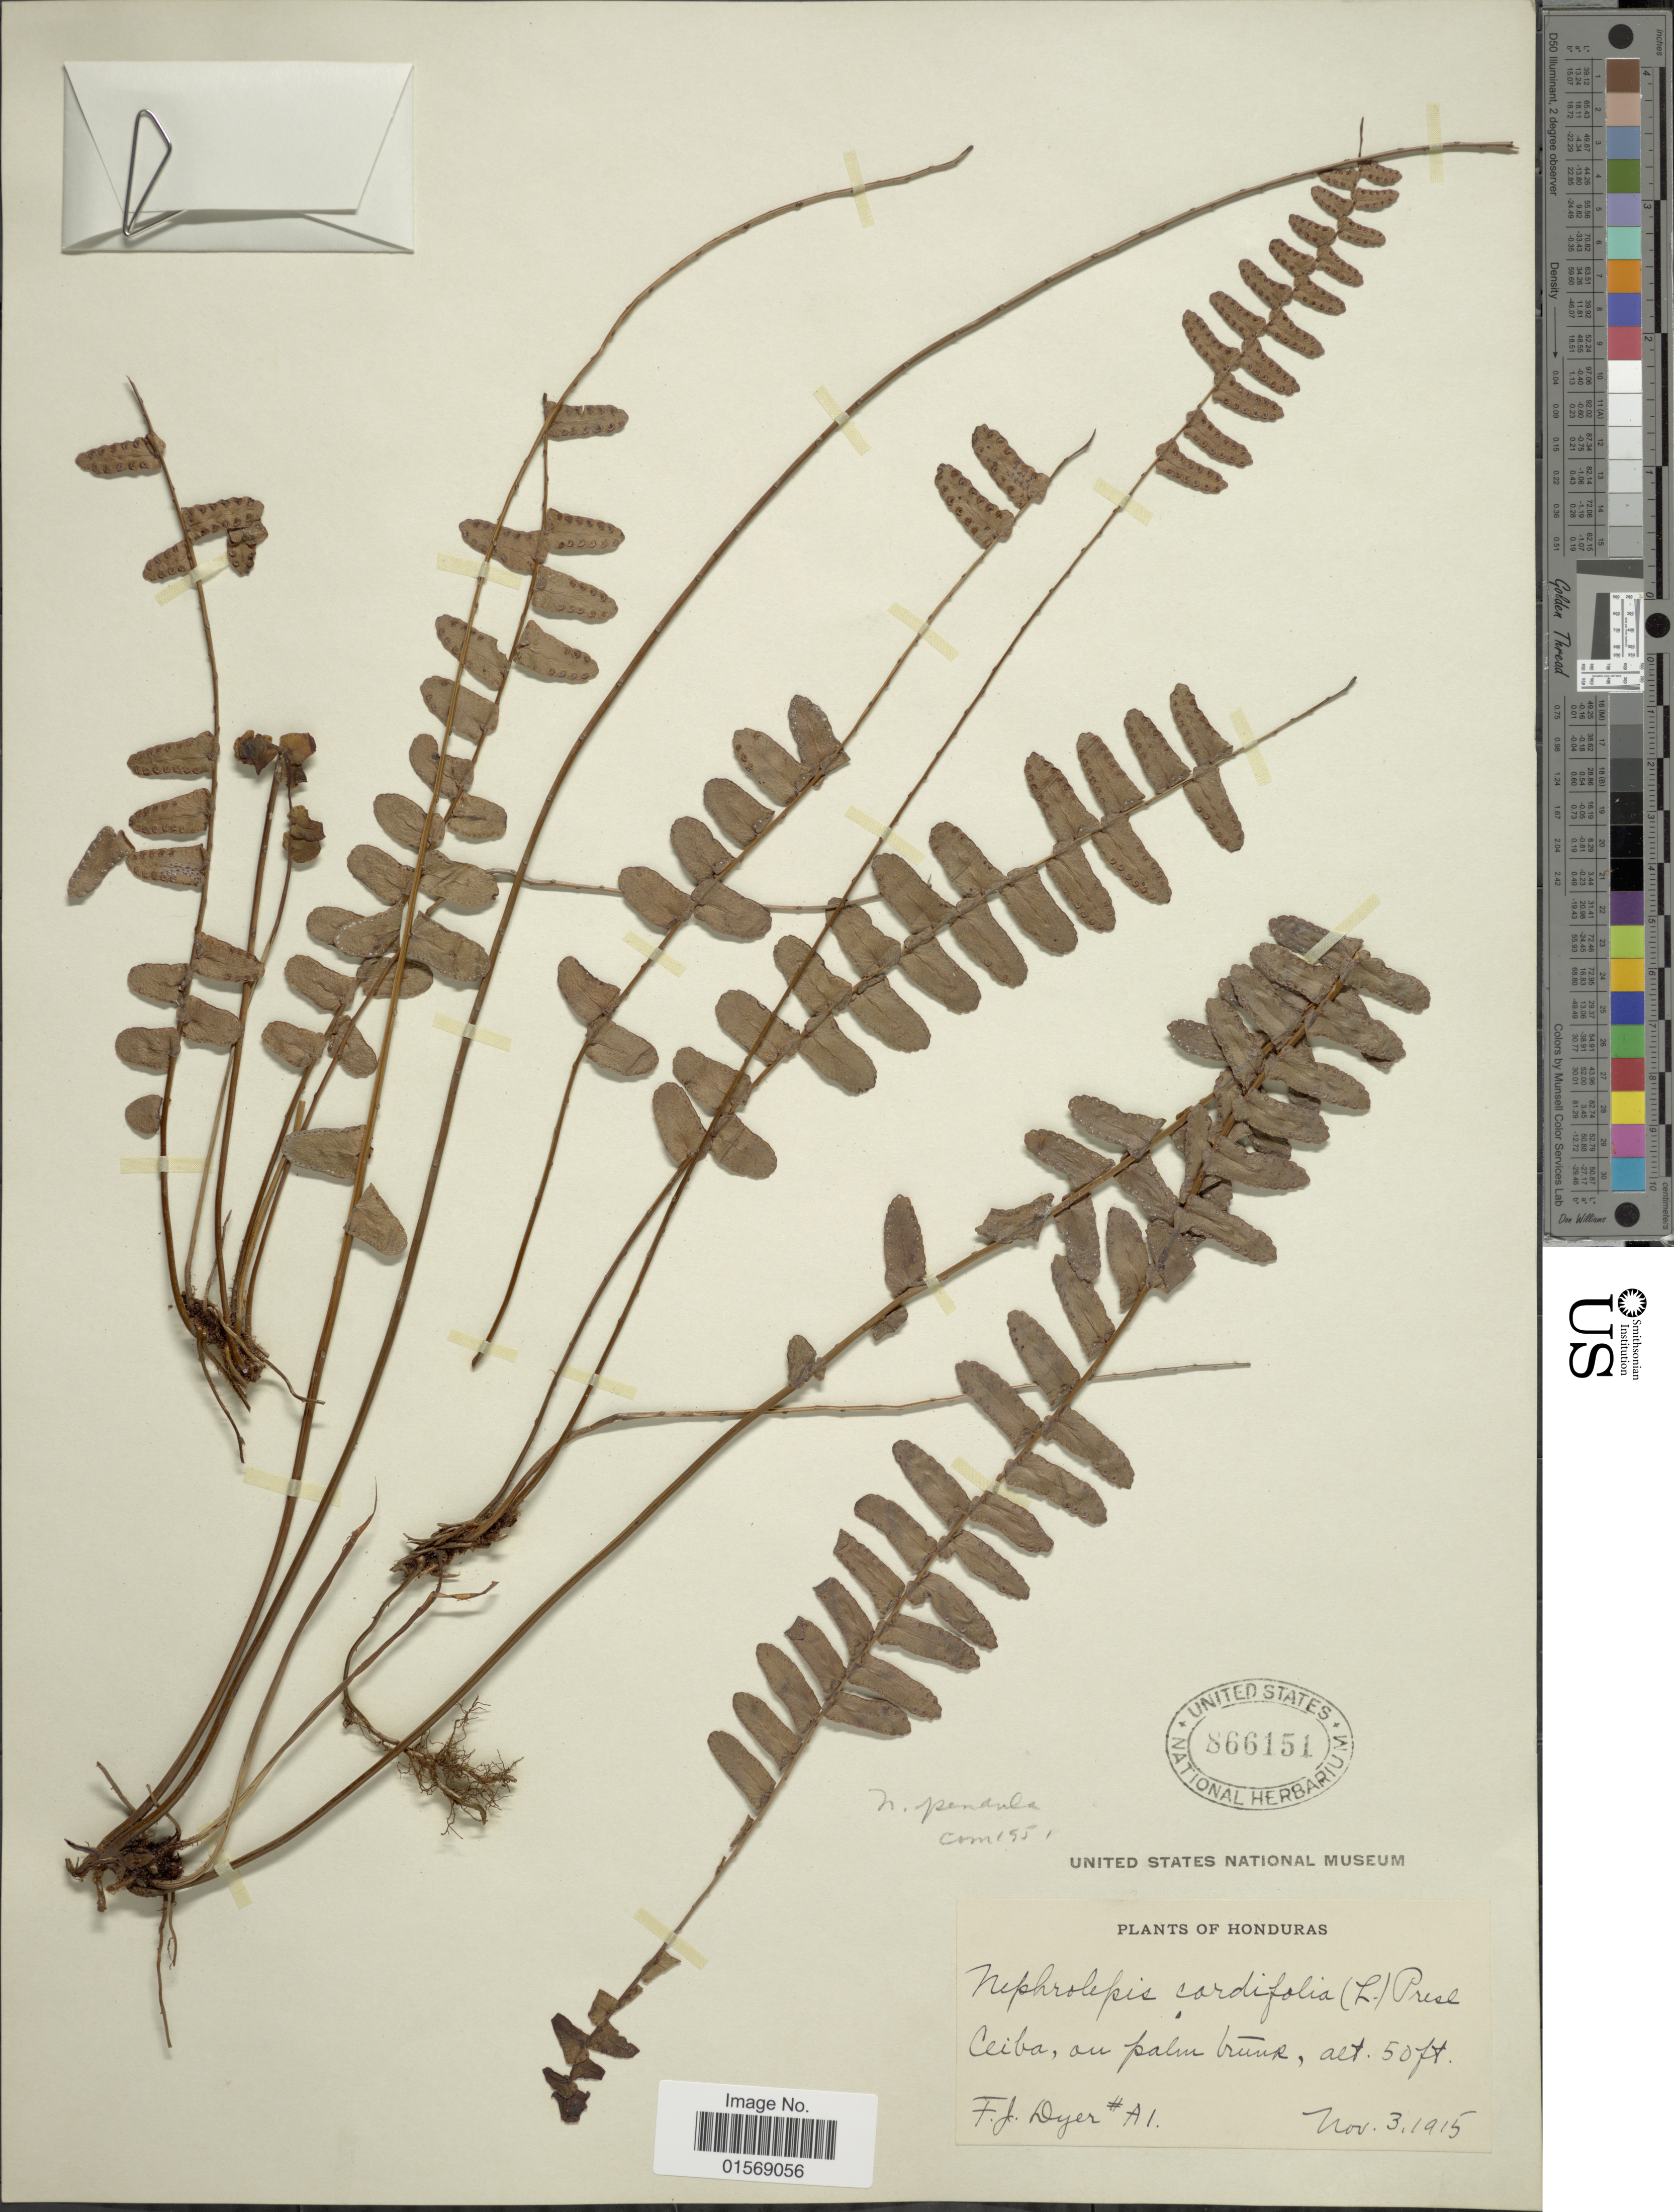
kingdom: Plantae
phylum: Tracheophyta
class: Polypodiopsida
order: Polypodiales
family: Nephrolepidaceae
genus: Nephrolepis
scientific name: Nephrolepis pendula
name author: (Raddi) J. Sm.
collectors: F. J. Dyer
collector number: A1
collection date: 1915-11-03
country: Puerto Rico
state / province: Ceiba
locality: Honduras. Ceiba.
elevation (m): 15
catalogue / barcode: US 866151